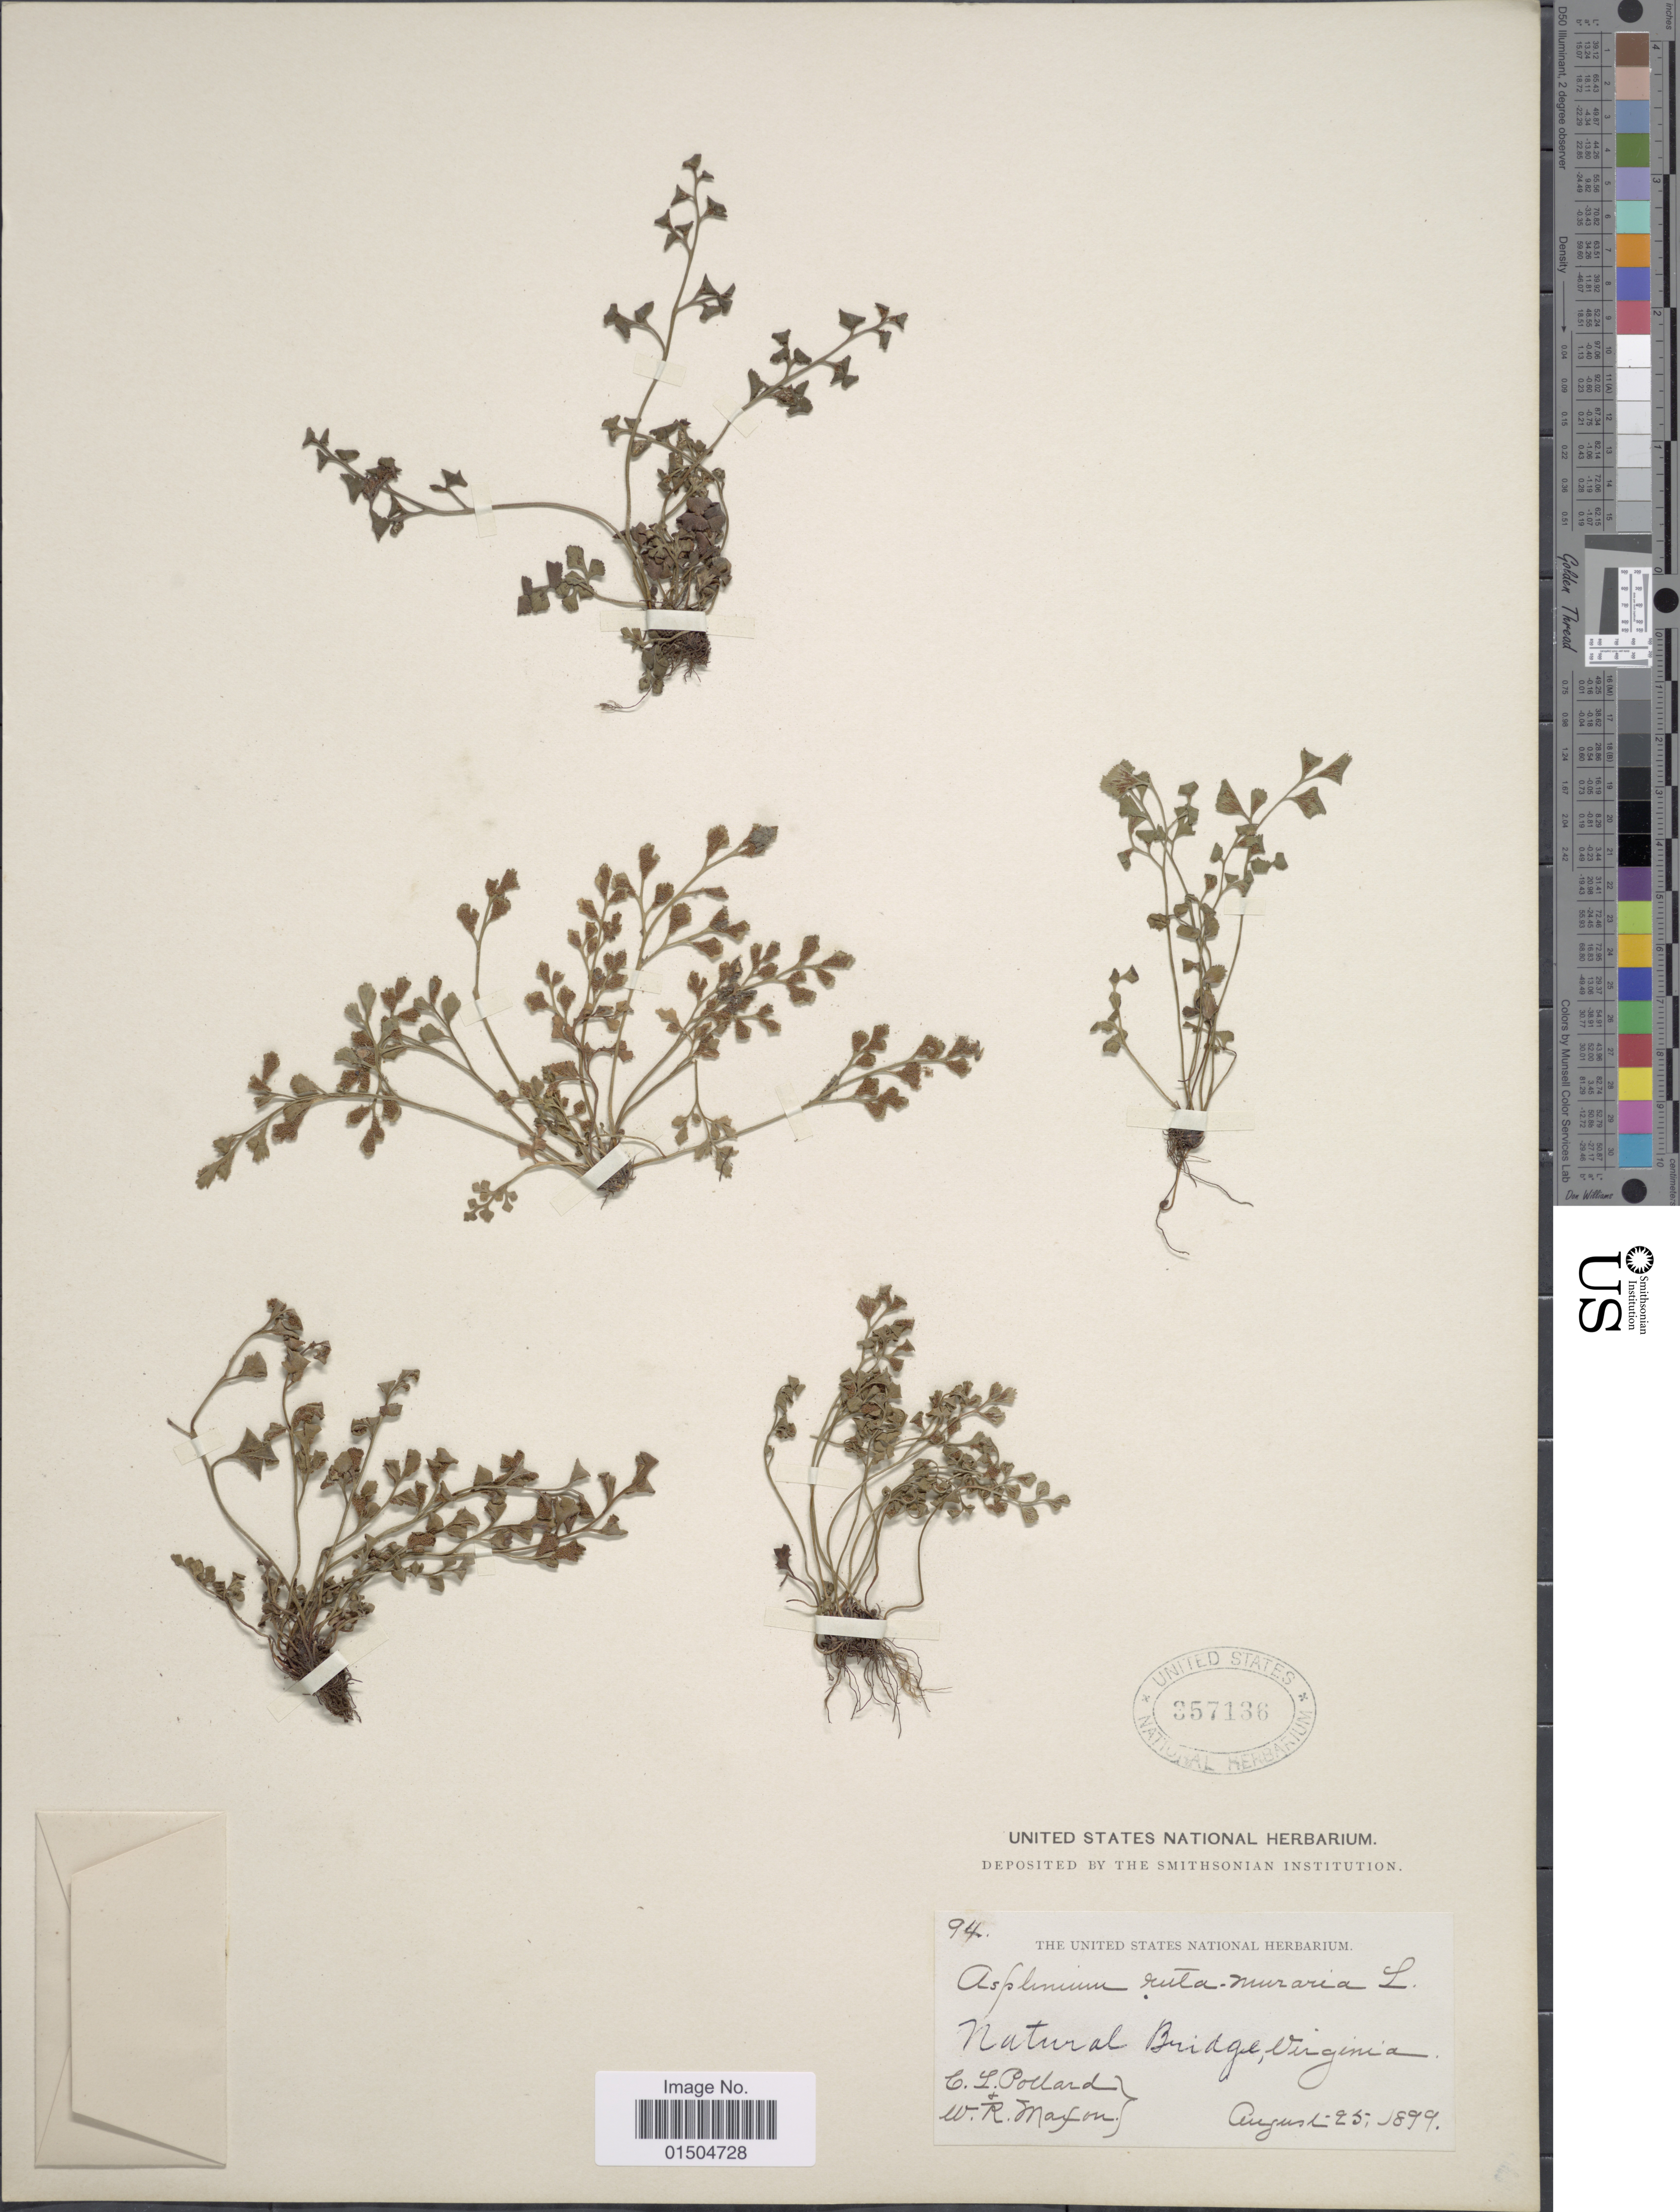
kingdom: Plantae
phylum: Tracheophyta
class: Polypodiopsida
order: Polypodiales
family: Aspleniaceae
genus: Asplenium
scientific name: Asplenium ruta-muraria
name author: L.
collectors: C. L. Pollard & W. R. Maxon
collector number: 94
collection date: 1899-08-25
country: United States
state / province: Virginia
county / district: Rockbridge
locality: Natural Bridge.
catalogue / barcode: US 357136